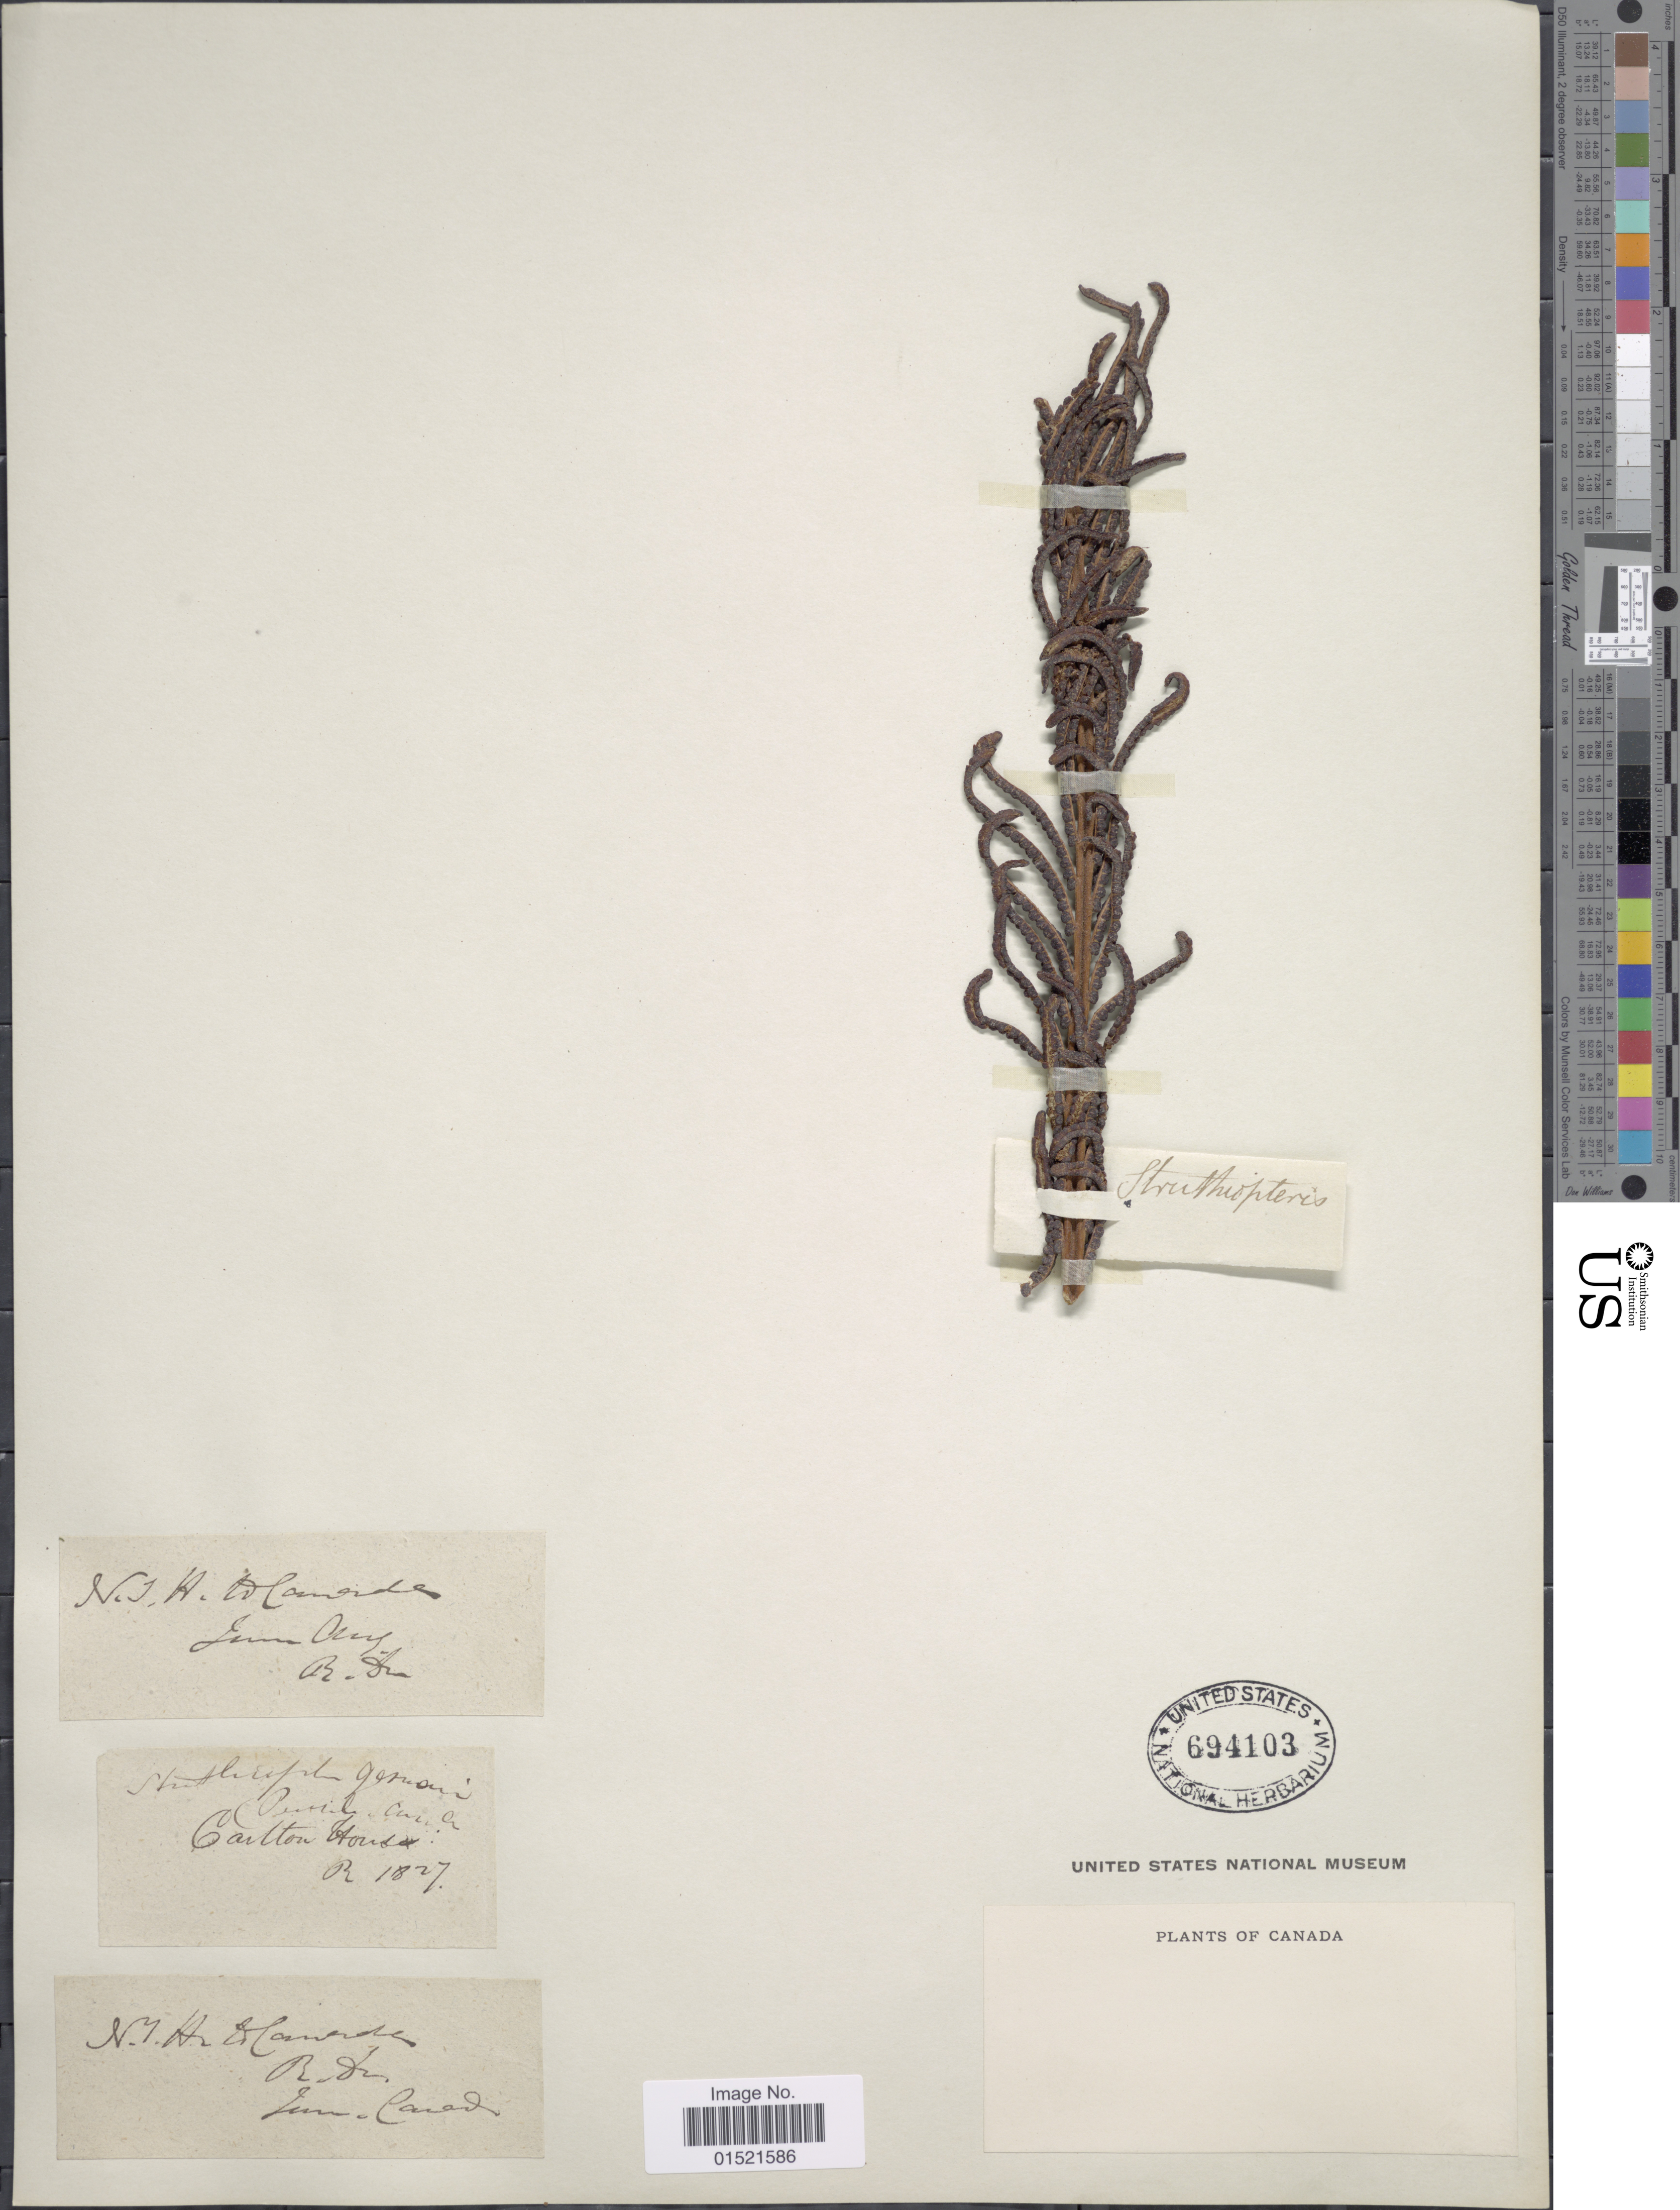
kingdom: Plantae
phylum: Tracheophyta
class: Polypodiopsida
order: Polypodiales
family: Onocleaceae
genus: Matteuccia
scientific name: Matteuccia struthiopteris var. pensylvanica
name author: (Willd.) C.V. Morton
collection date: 1827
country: Canada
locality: Canada, Carlton House.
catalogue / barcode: US 694103